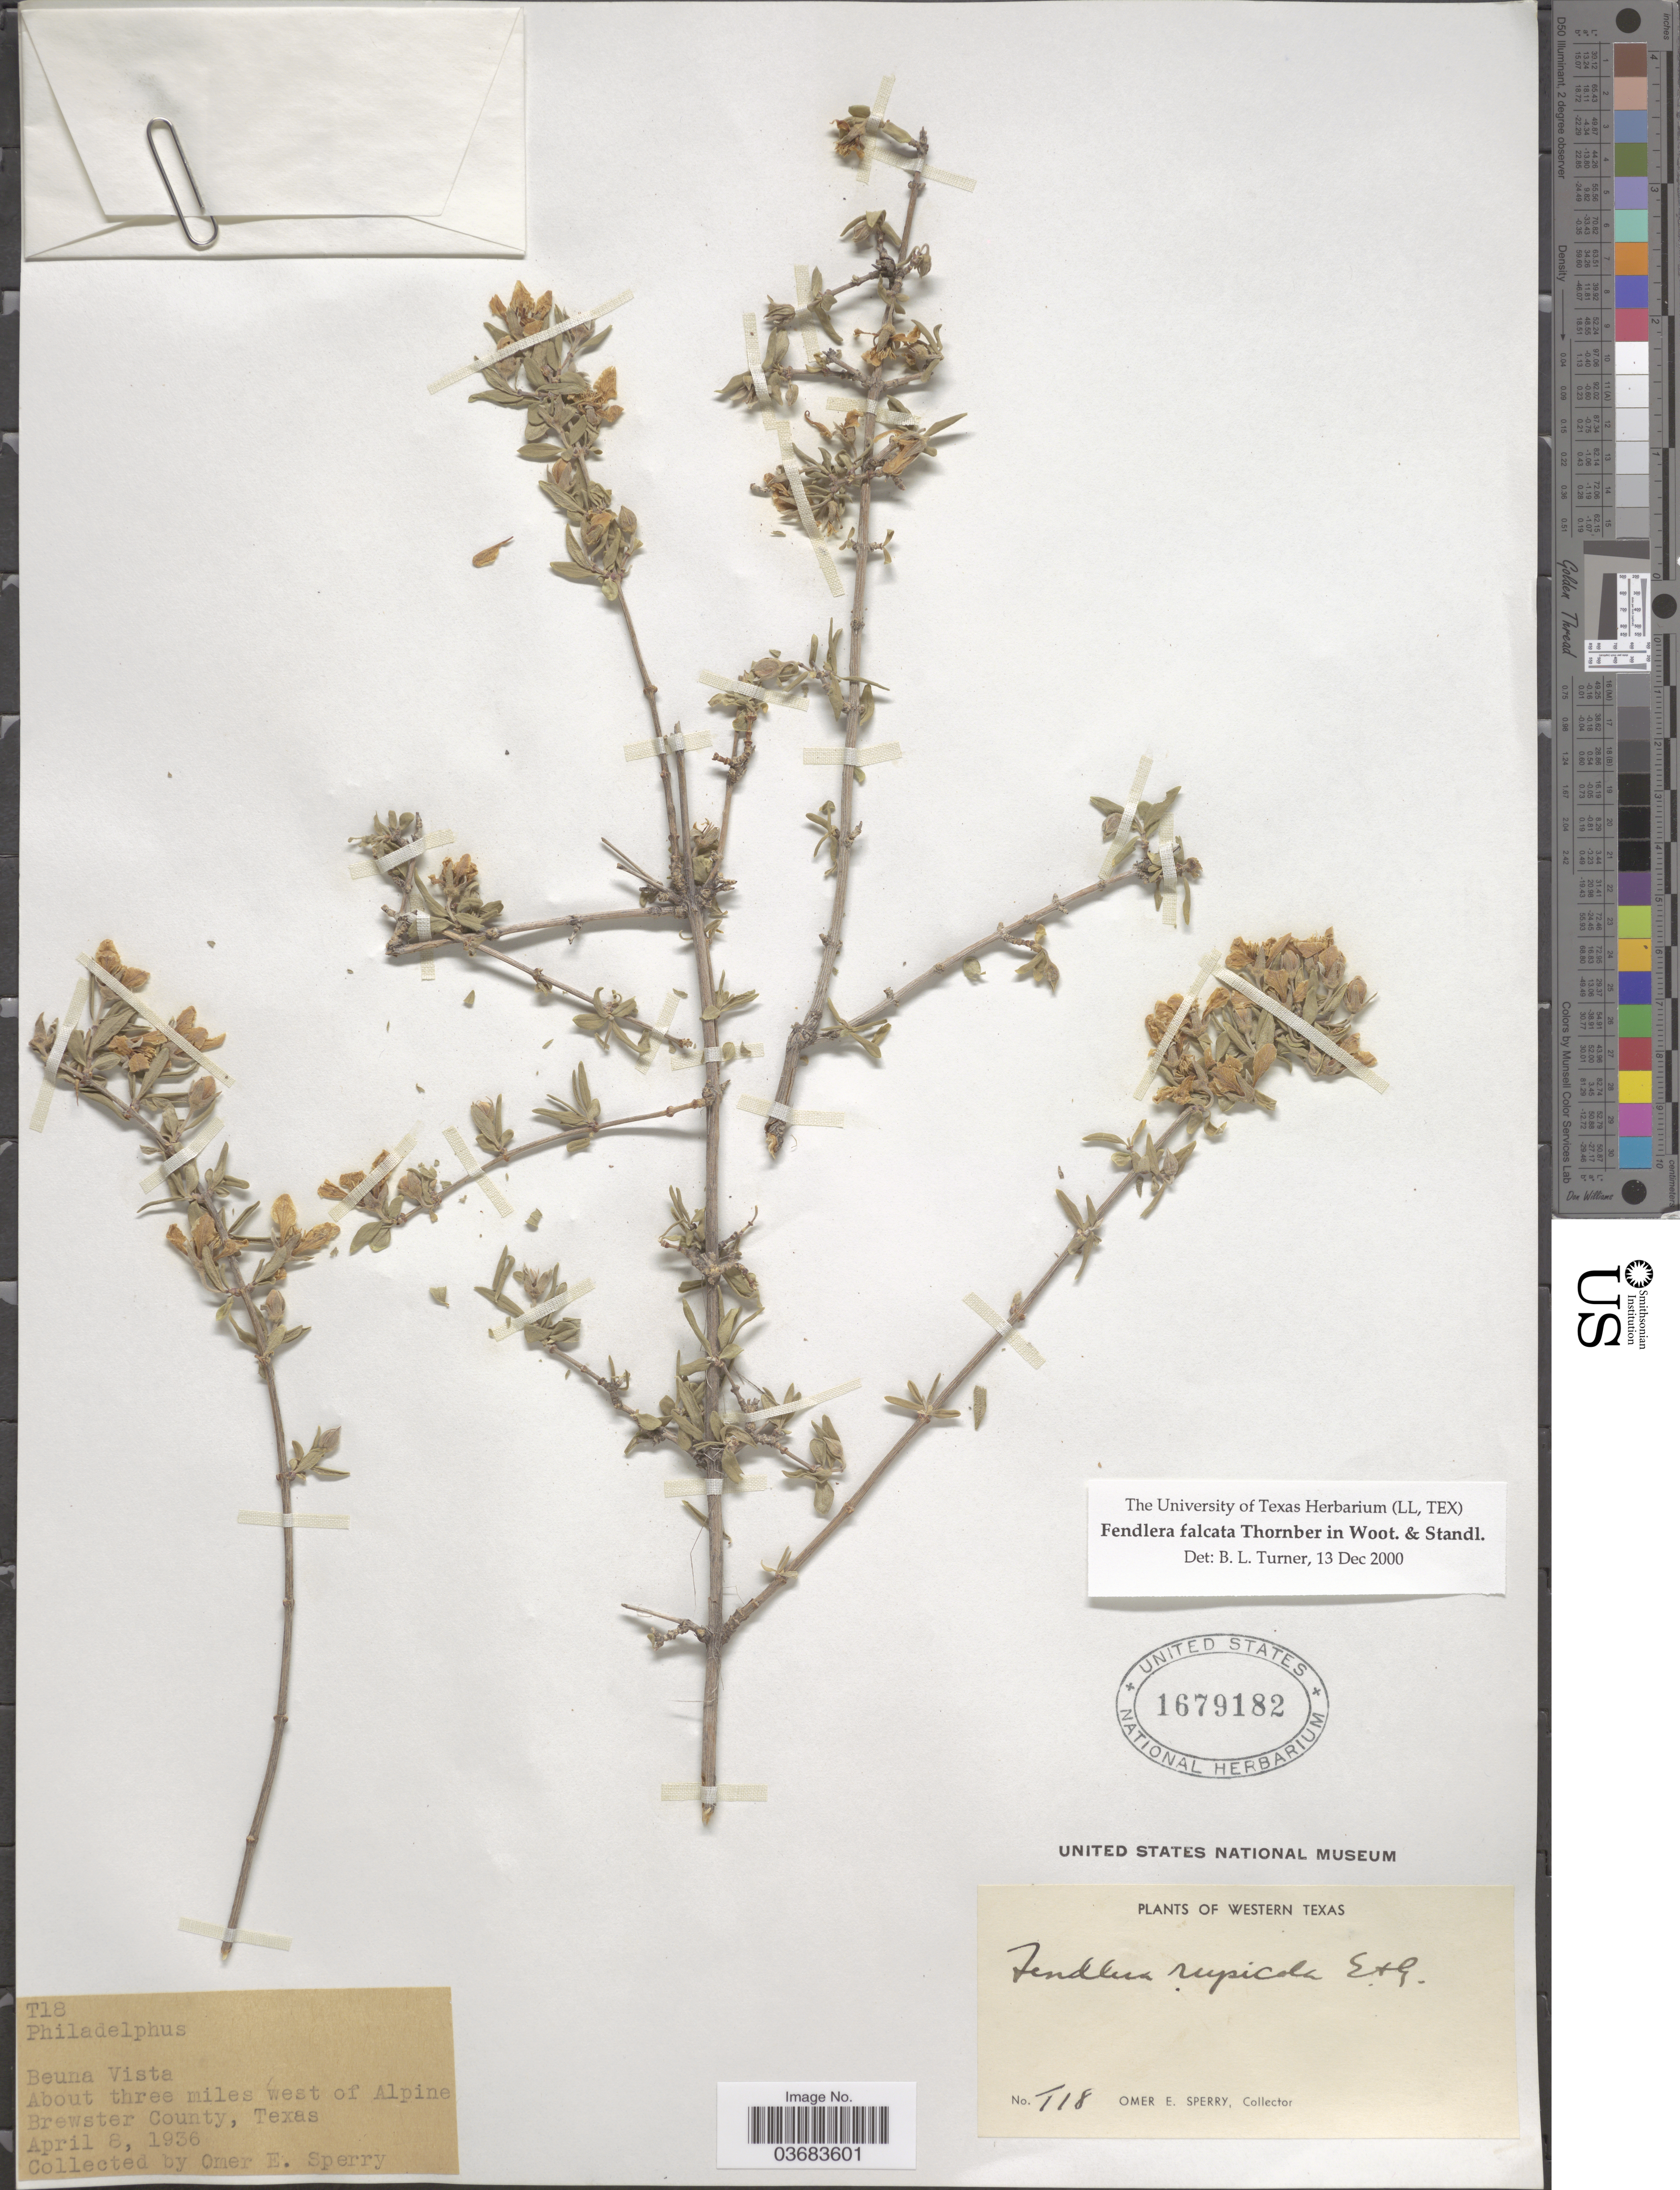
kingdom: Plantae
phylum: Tracheophyta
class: Magnoliopsida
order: Cornales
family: Hydrangeaceae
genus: Fendlera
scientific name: Fendlera rupicola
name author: Englem. & A. Gray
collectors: O. E. Sperry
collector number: T18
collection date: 1936-04-08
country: United States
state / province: Texas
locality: Beuna Vista. About three miles west of Alpine. Brewster County. Western Texas.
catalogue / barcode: US 1679182